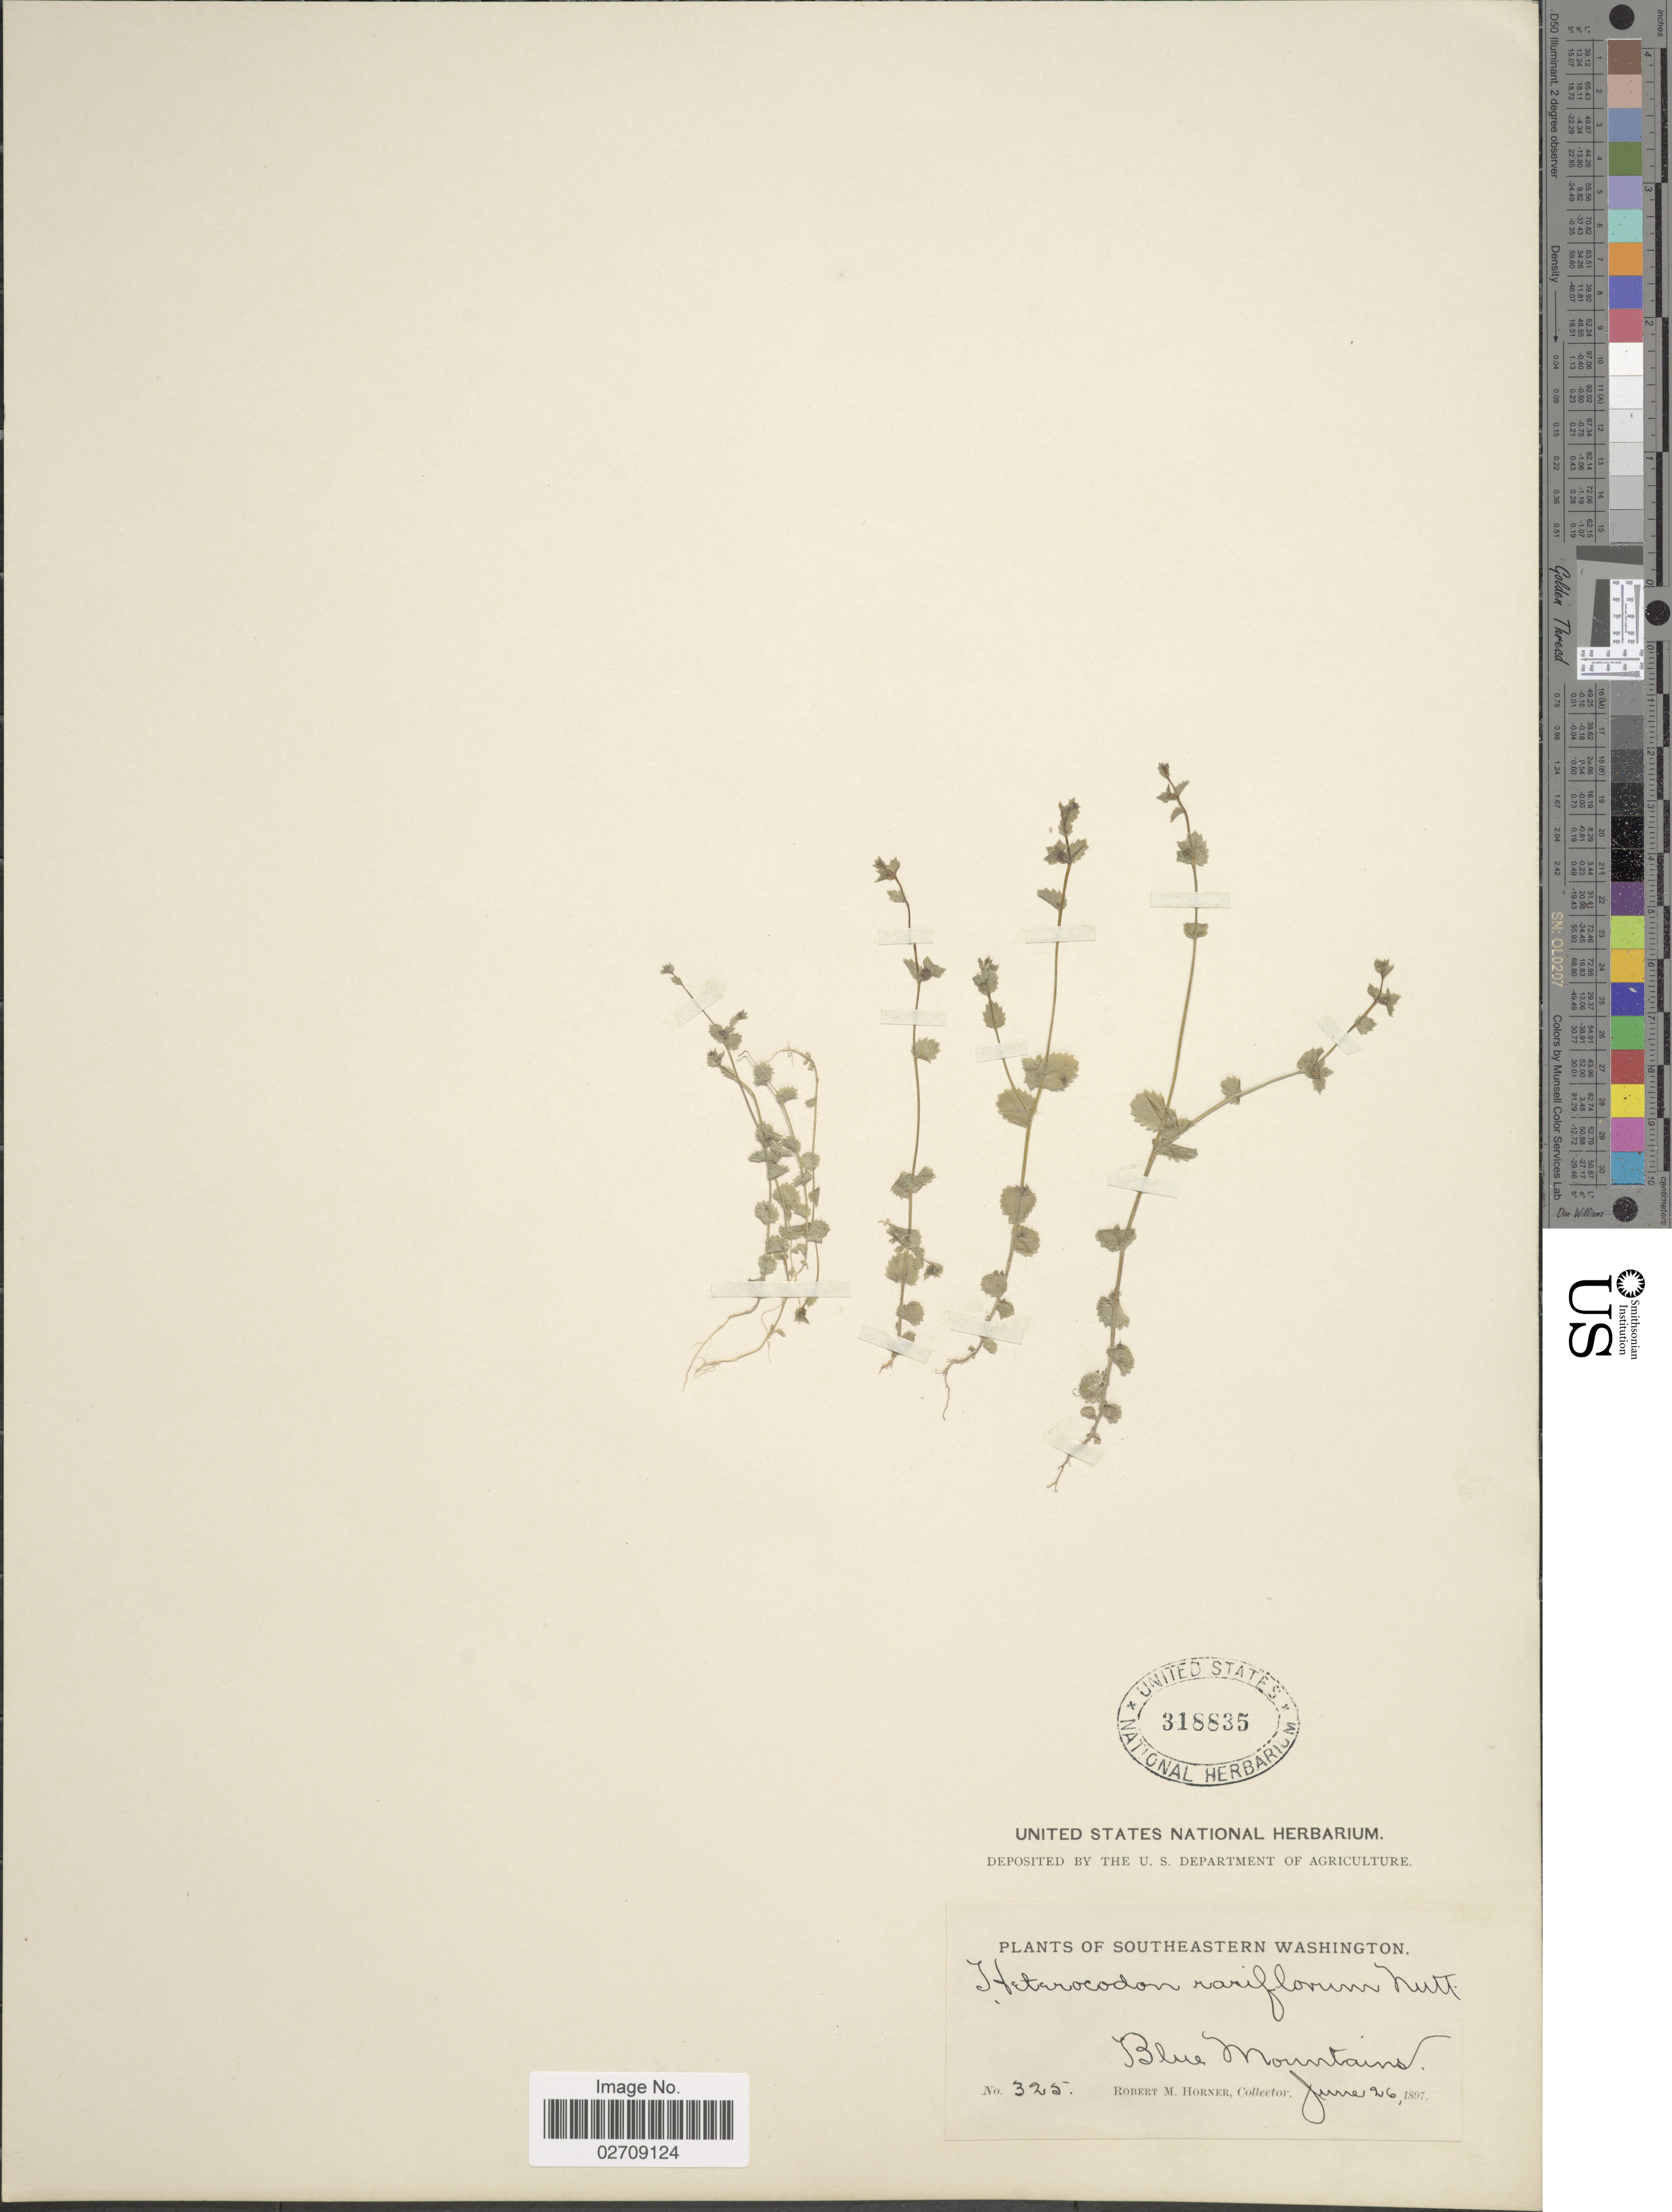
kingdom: Plantae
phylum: Tracheophyta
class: Magnoliopsida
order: Asterales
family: Campanulaceae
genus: Heterocodon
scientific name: Heterocodon rariflorum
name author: Nutt.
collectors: R. Horner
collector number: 325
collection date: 1897-06-26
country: United States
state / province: Washington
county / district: Clallam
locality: Southeastern Washington. Blue Mountains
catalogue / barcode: US 318835